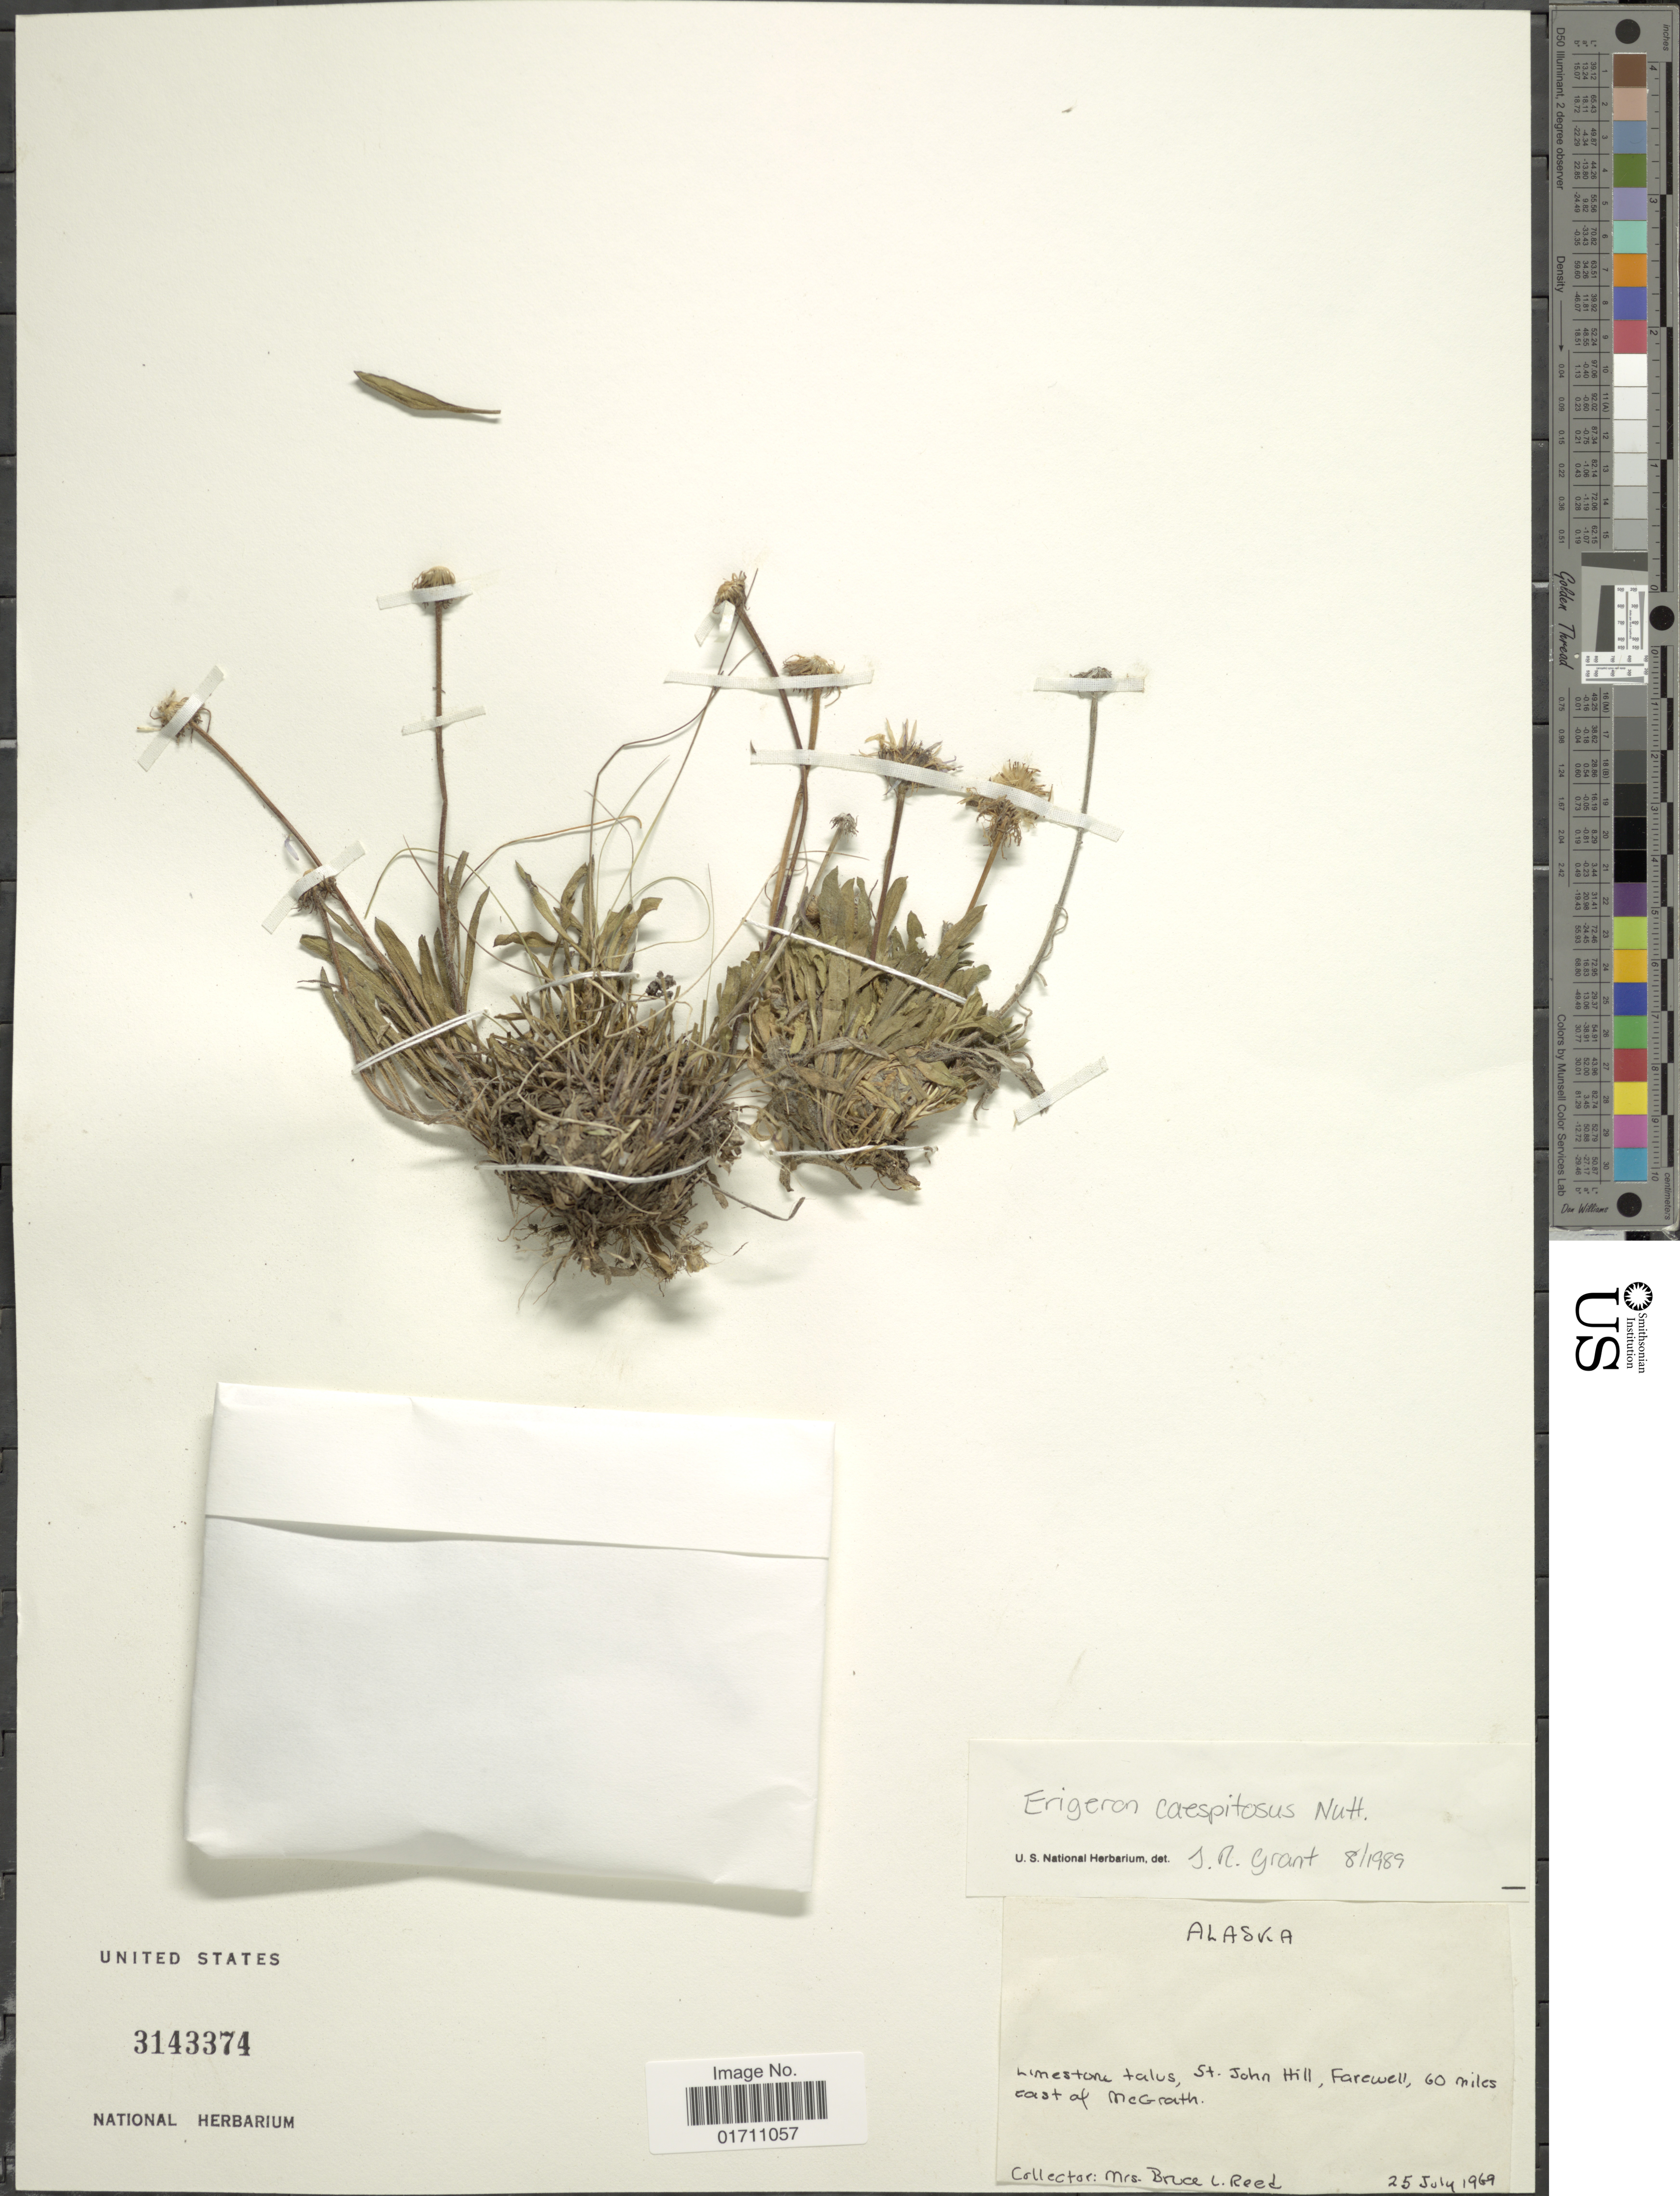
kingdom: Plantae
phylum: Tracheophyta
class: Magnoliopsida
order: Asterales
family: Asteraceae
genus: Erigeron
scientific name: Erigeron caespitosus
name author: Nutt.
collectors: B. Reed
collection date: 1969-07-25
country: United States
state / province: Alaska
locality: Limestone talus, St John Hill, Farewell, 60 miles east of McGrath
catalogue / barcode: US 3143374